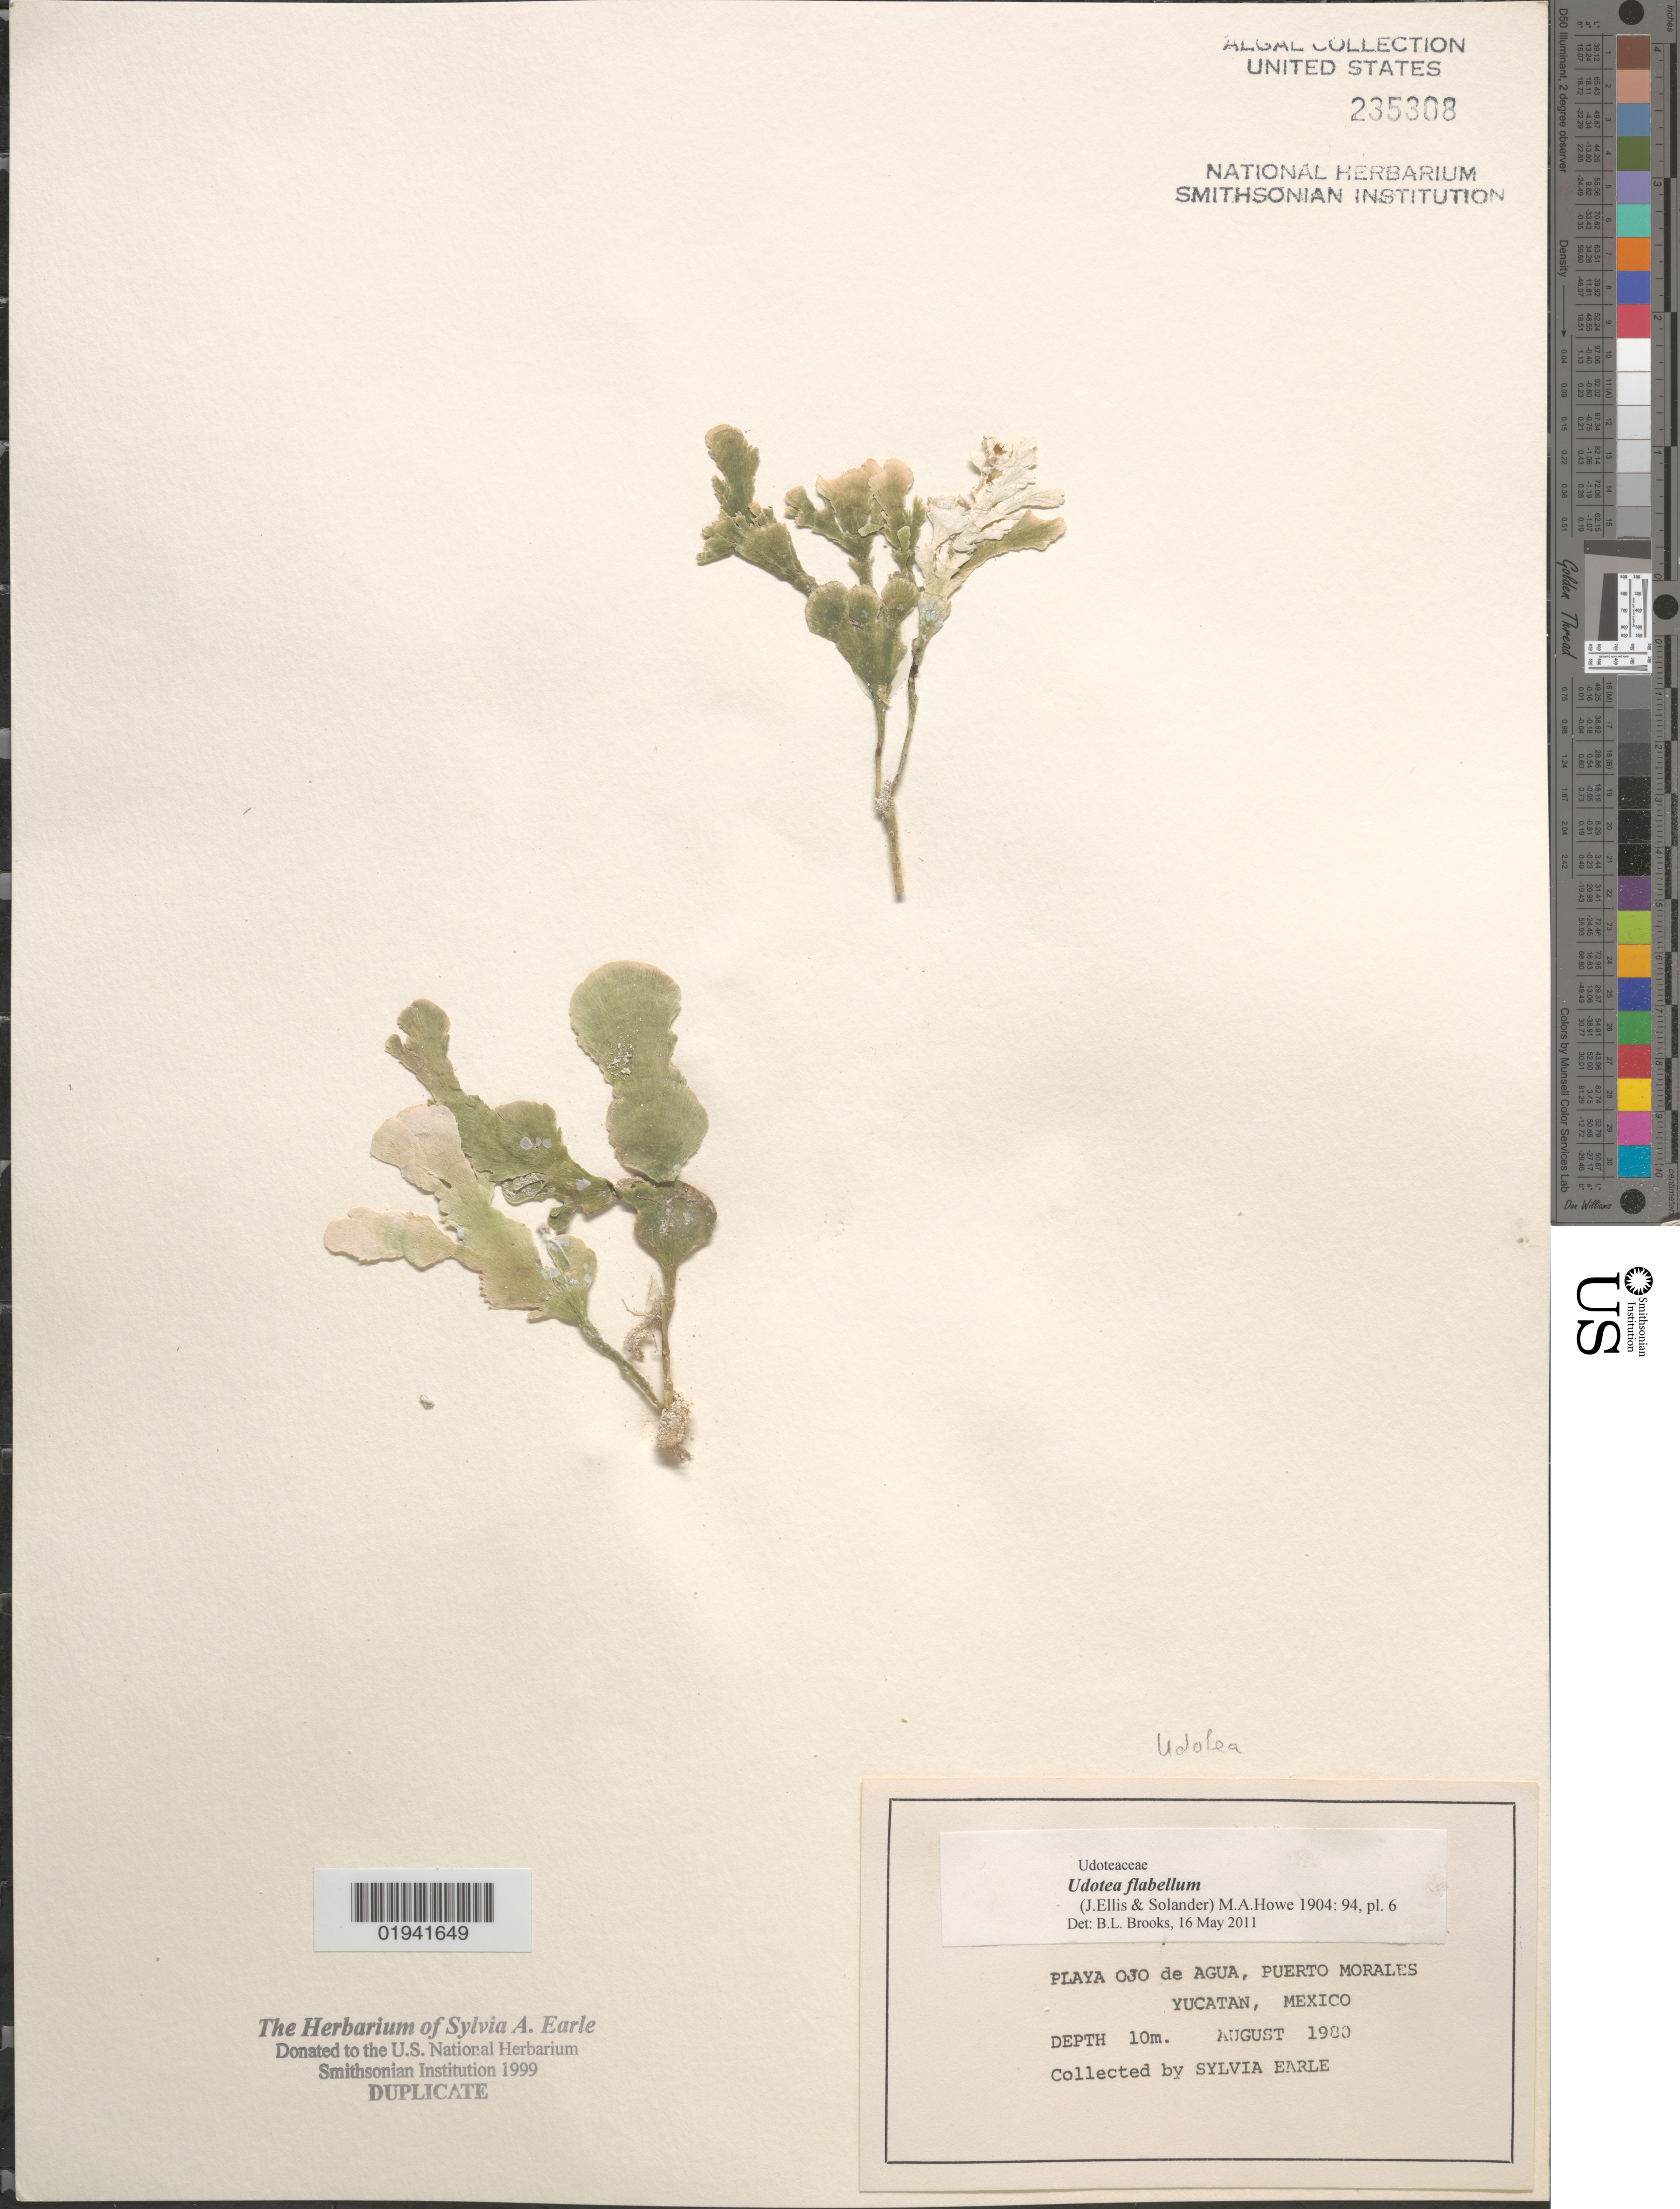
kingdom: Plantae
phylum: Chlorophyta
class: Ulvophyceae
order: Bryopsidales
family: Udoteaceae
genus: Udotea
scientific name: Udotea flabellum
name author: (J. Ellis & Sol.) M. Howe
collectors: S. A. Earle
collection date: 1980-08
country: Mexico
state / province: Yucatán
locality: Playa Ojo de Agua, Puerto Morales.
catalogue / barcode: US 235308